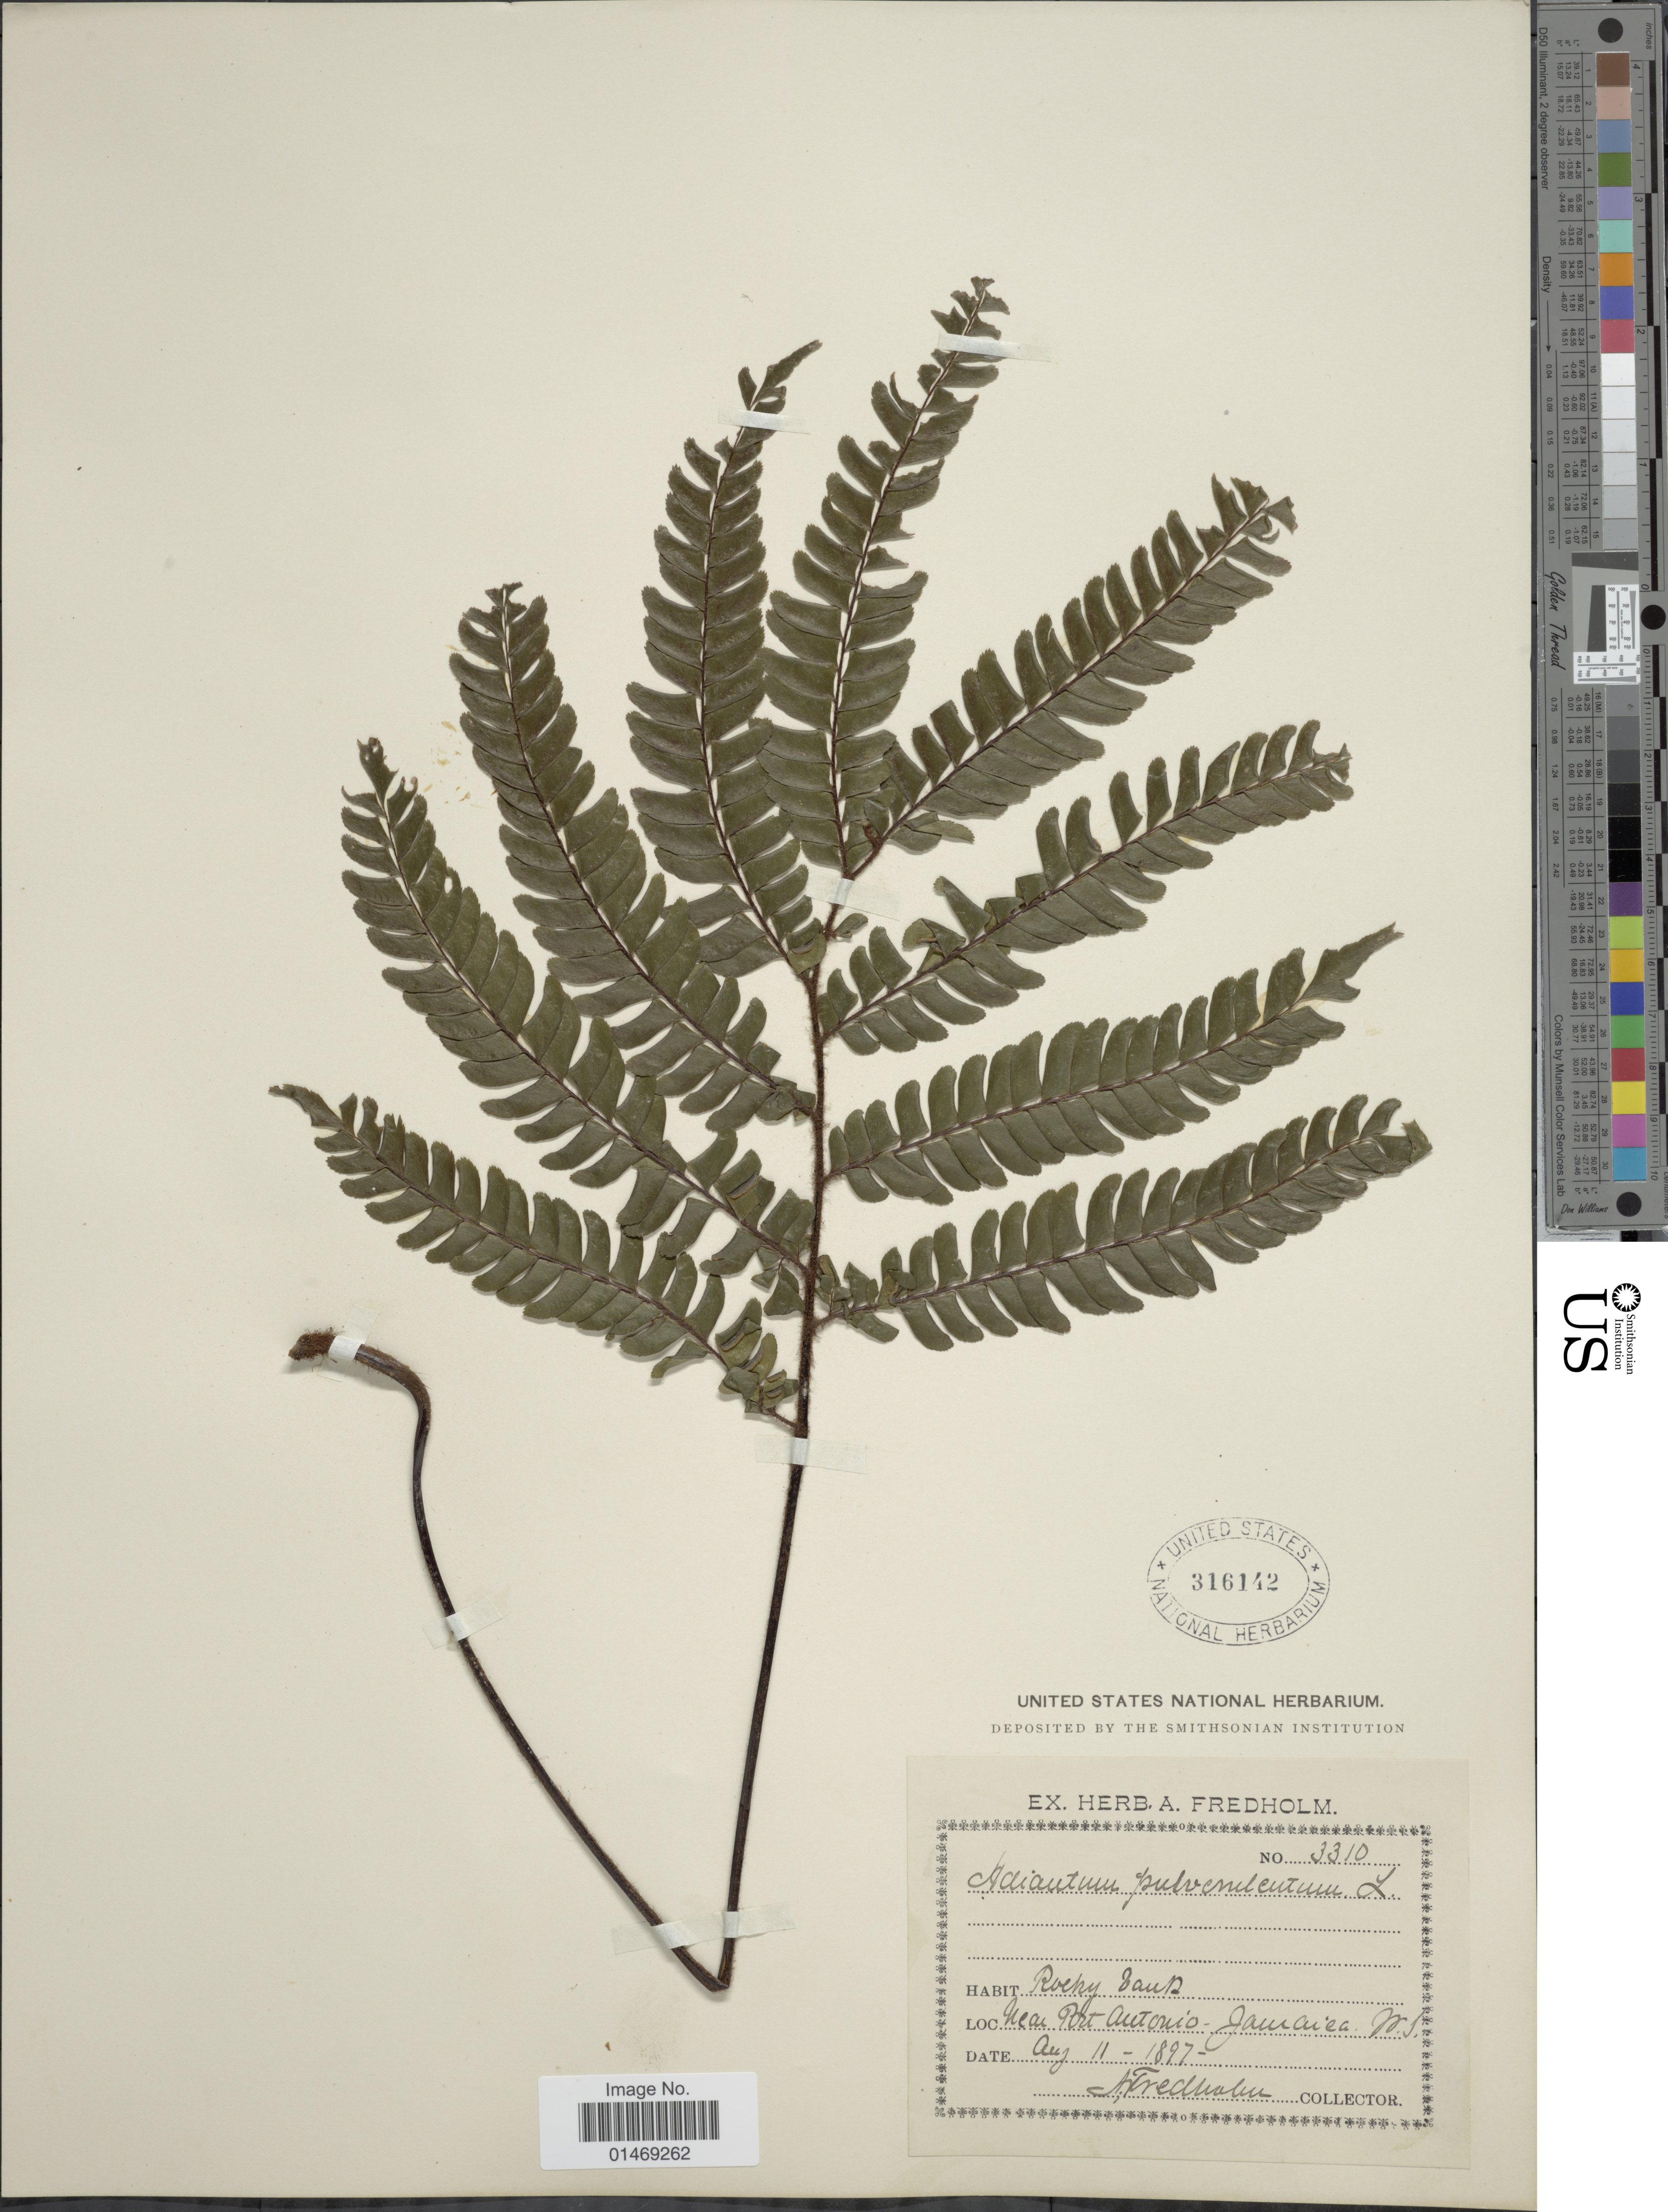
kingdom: Plantae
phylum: Tracheophyta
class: Polypodiopsida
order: Polypodiales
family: Pteridaceae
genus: Adiantum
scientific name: Adiantum pulverulentum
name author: L.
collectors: A. Fredholm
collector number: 3310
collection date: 1897-08-11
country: Jamaica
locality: Near Port Antonio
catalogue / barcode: US 316142